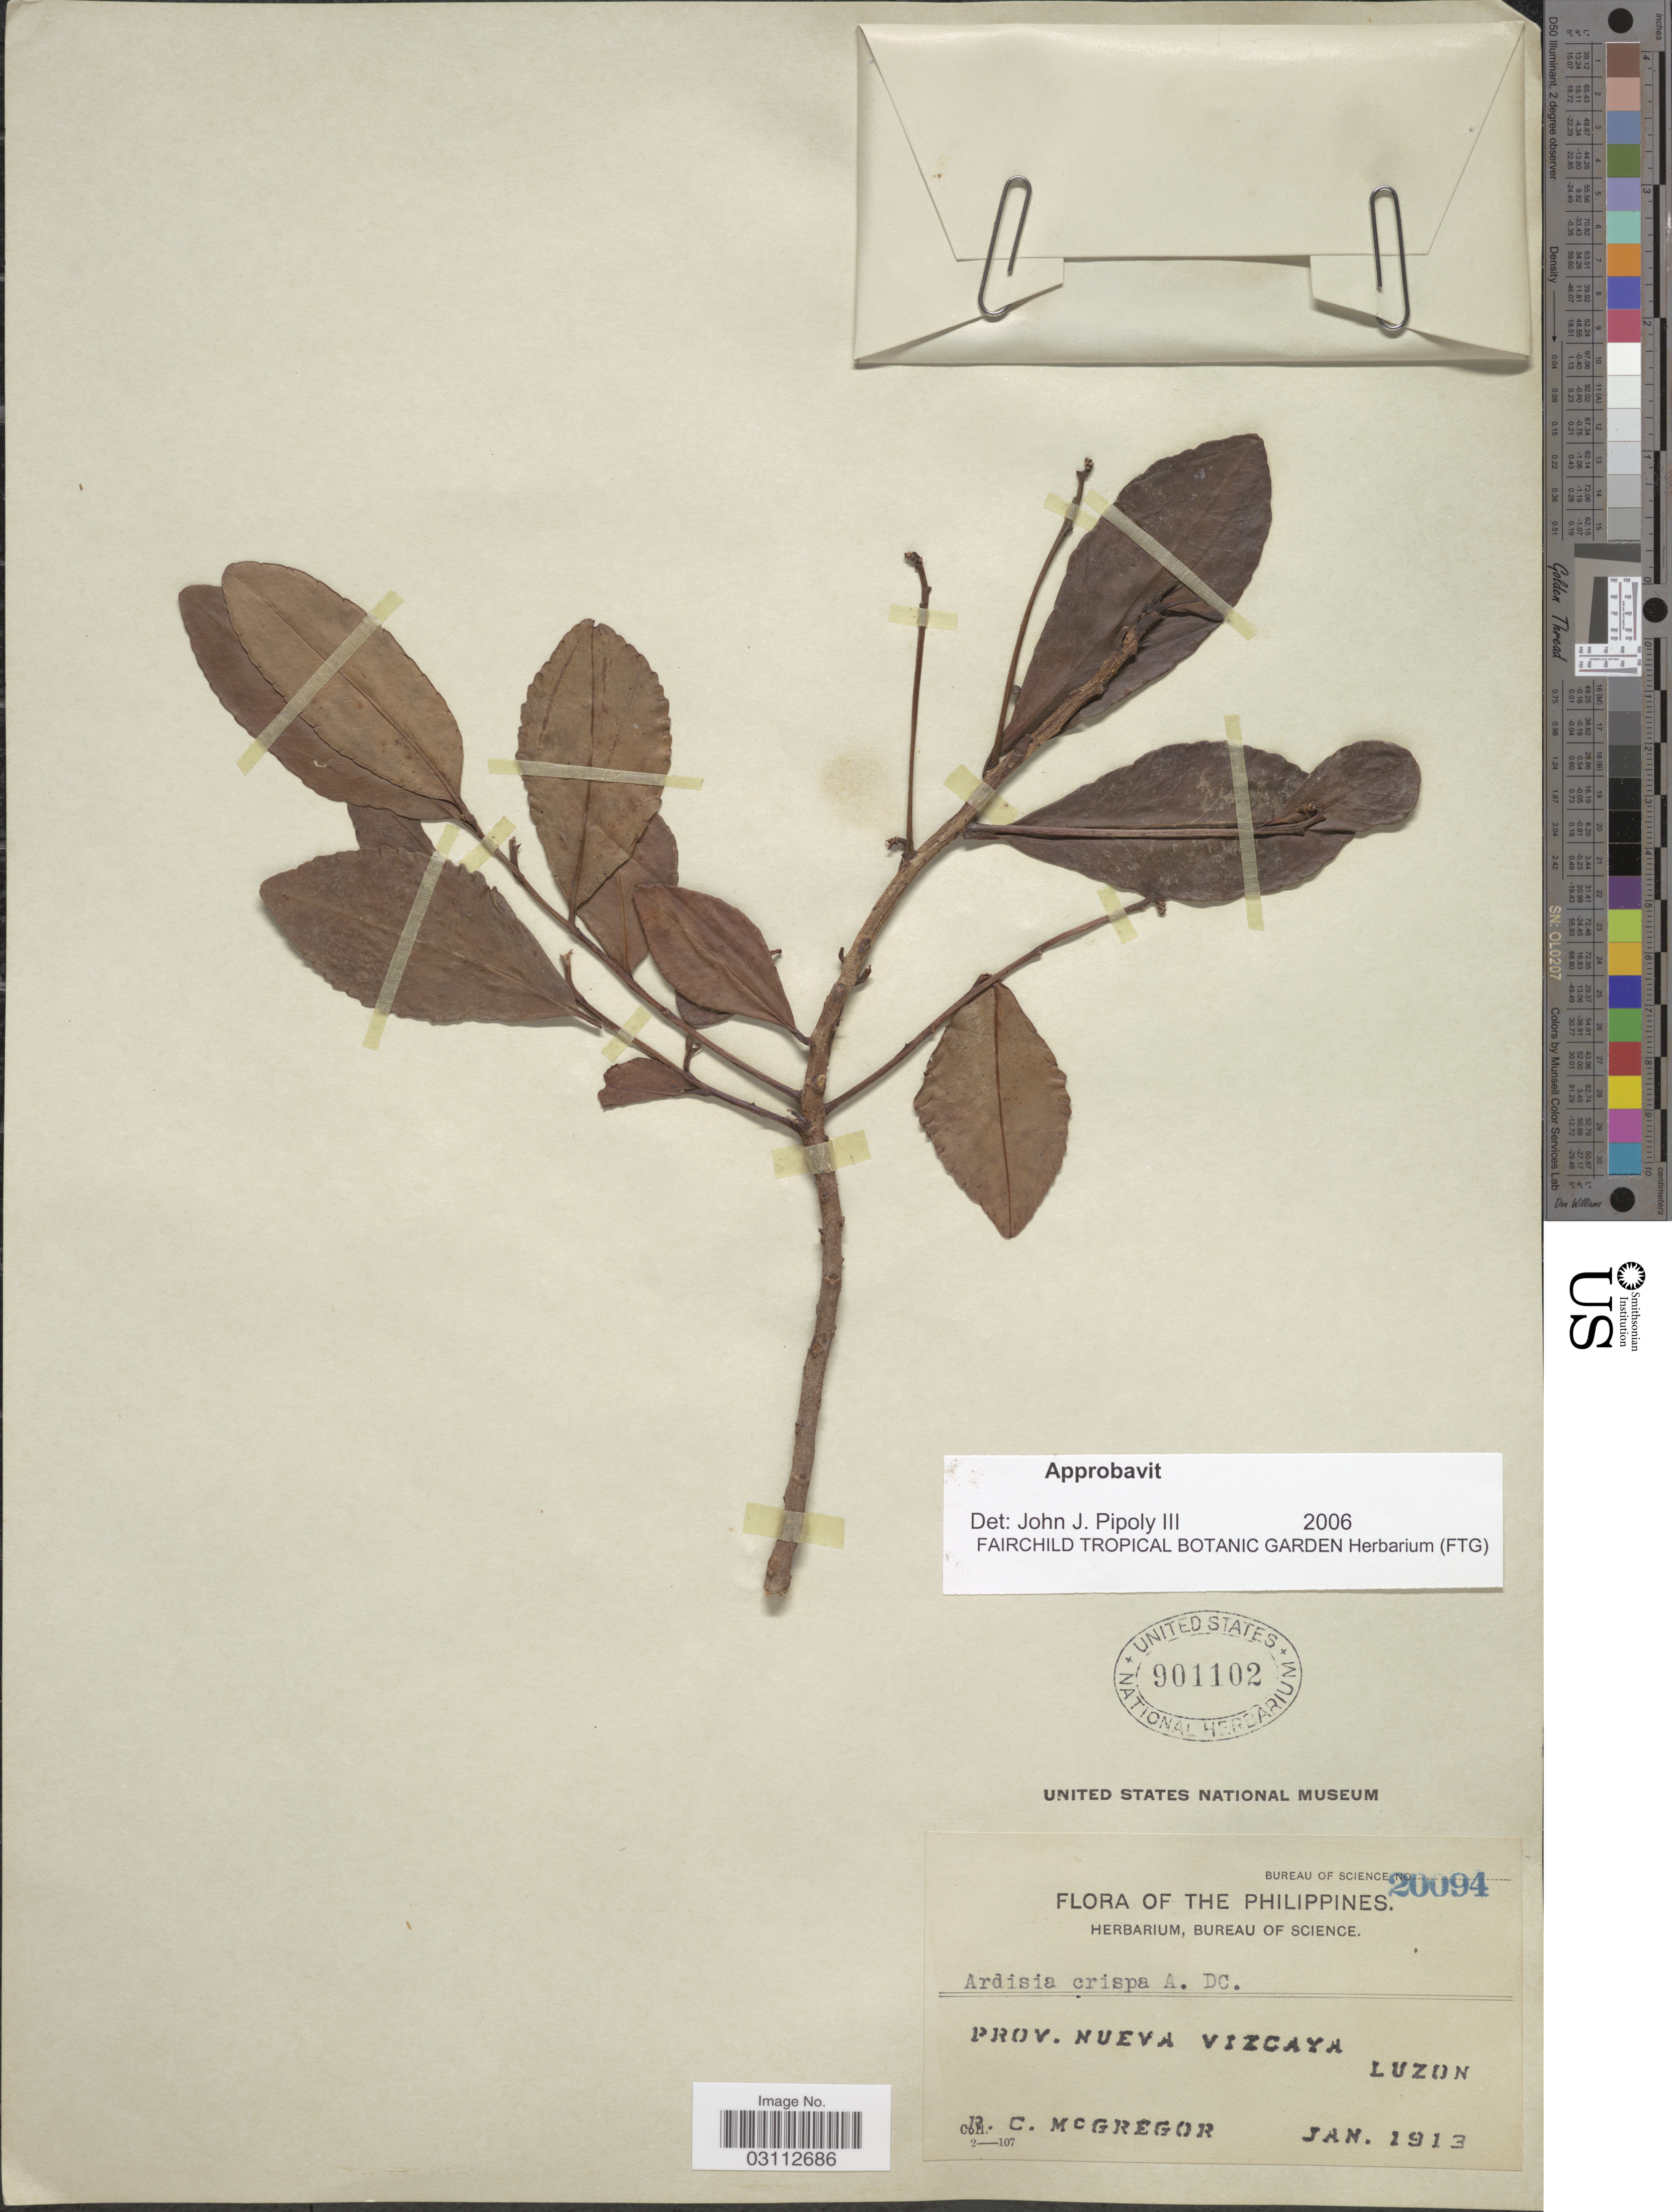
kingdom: Plantae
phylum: Tracheophyta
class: Magnoliopsida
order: Ericales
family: Primulaceae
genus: Ardisia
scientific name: Ardisia crenata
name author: Sims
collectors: R. C. McGregor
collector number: Bureau of science 20094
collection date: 1913-01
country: Philippines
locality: Prov. Nueva Vizcaya, Luzon.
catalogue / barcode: US 901102